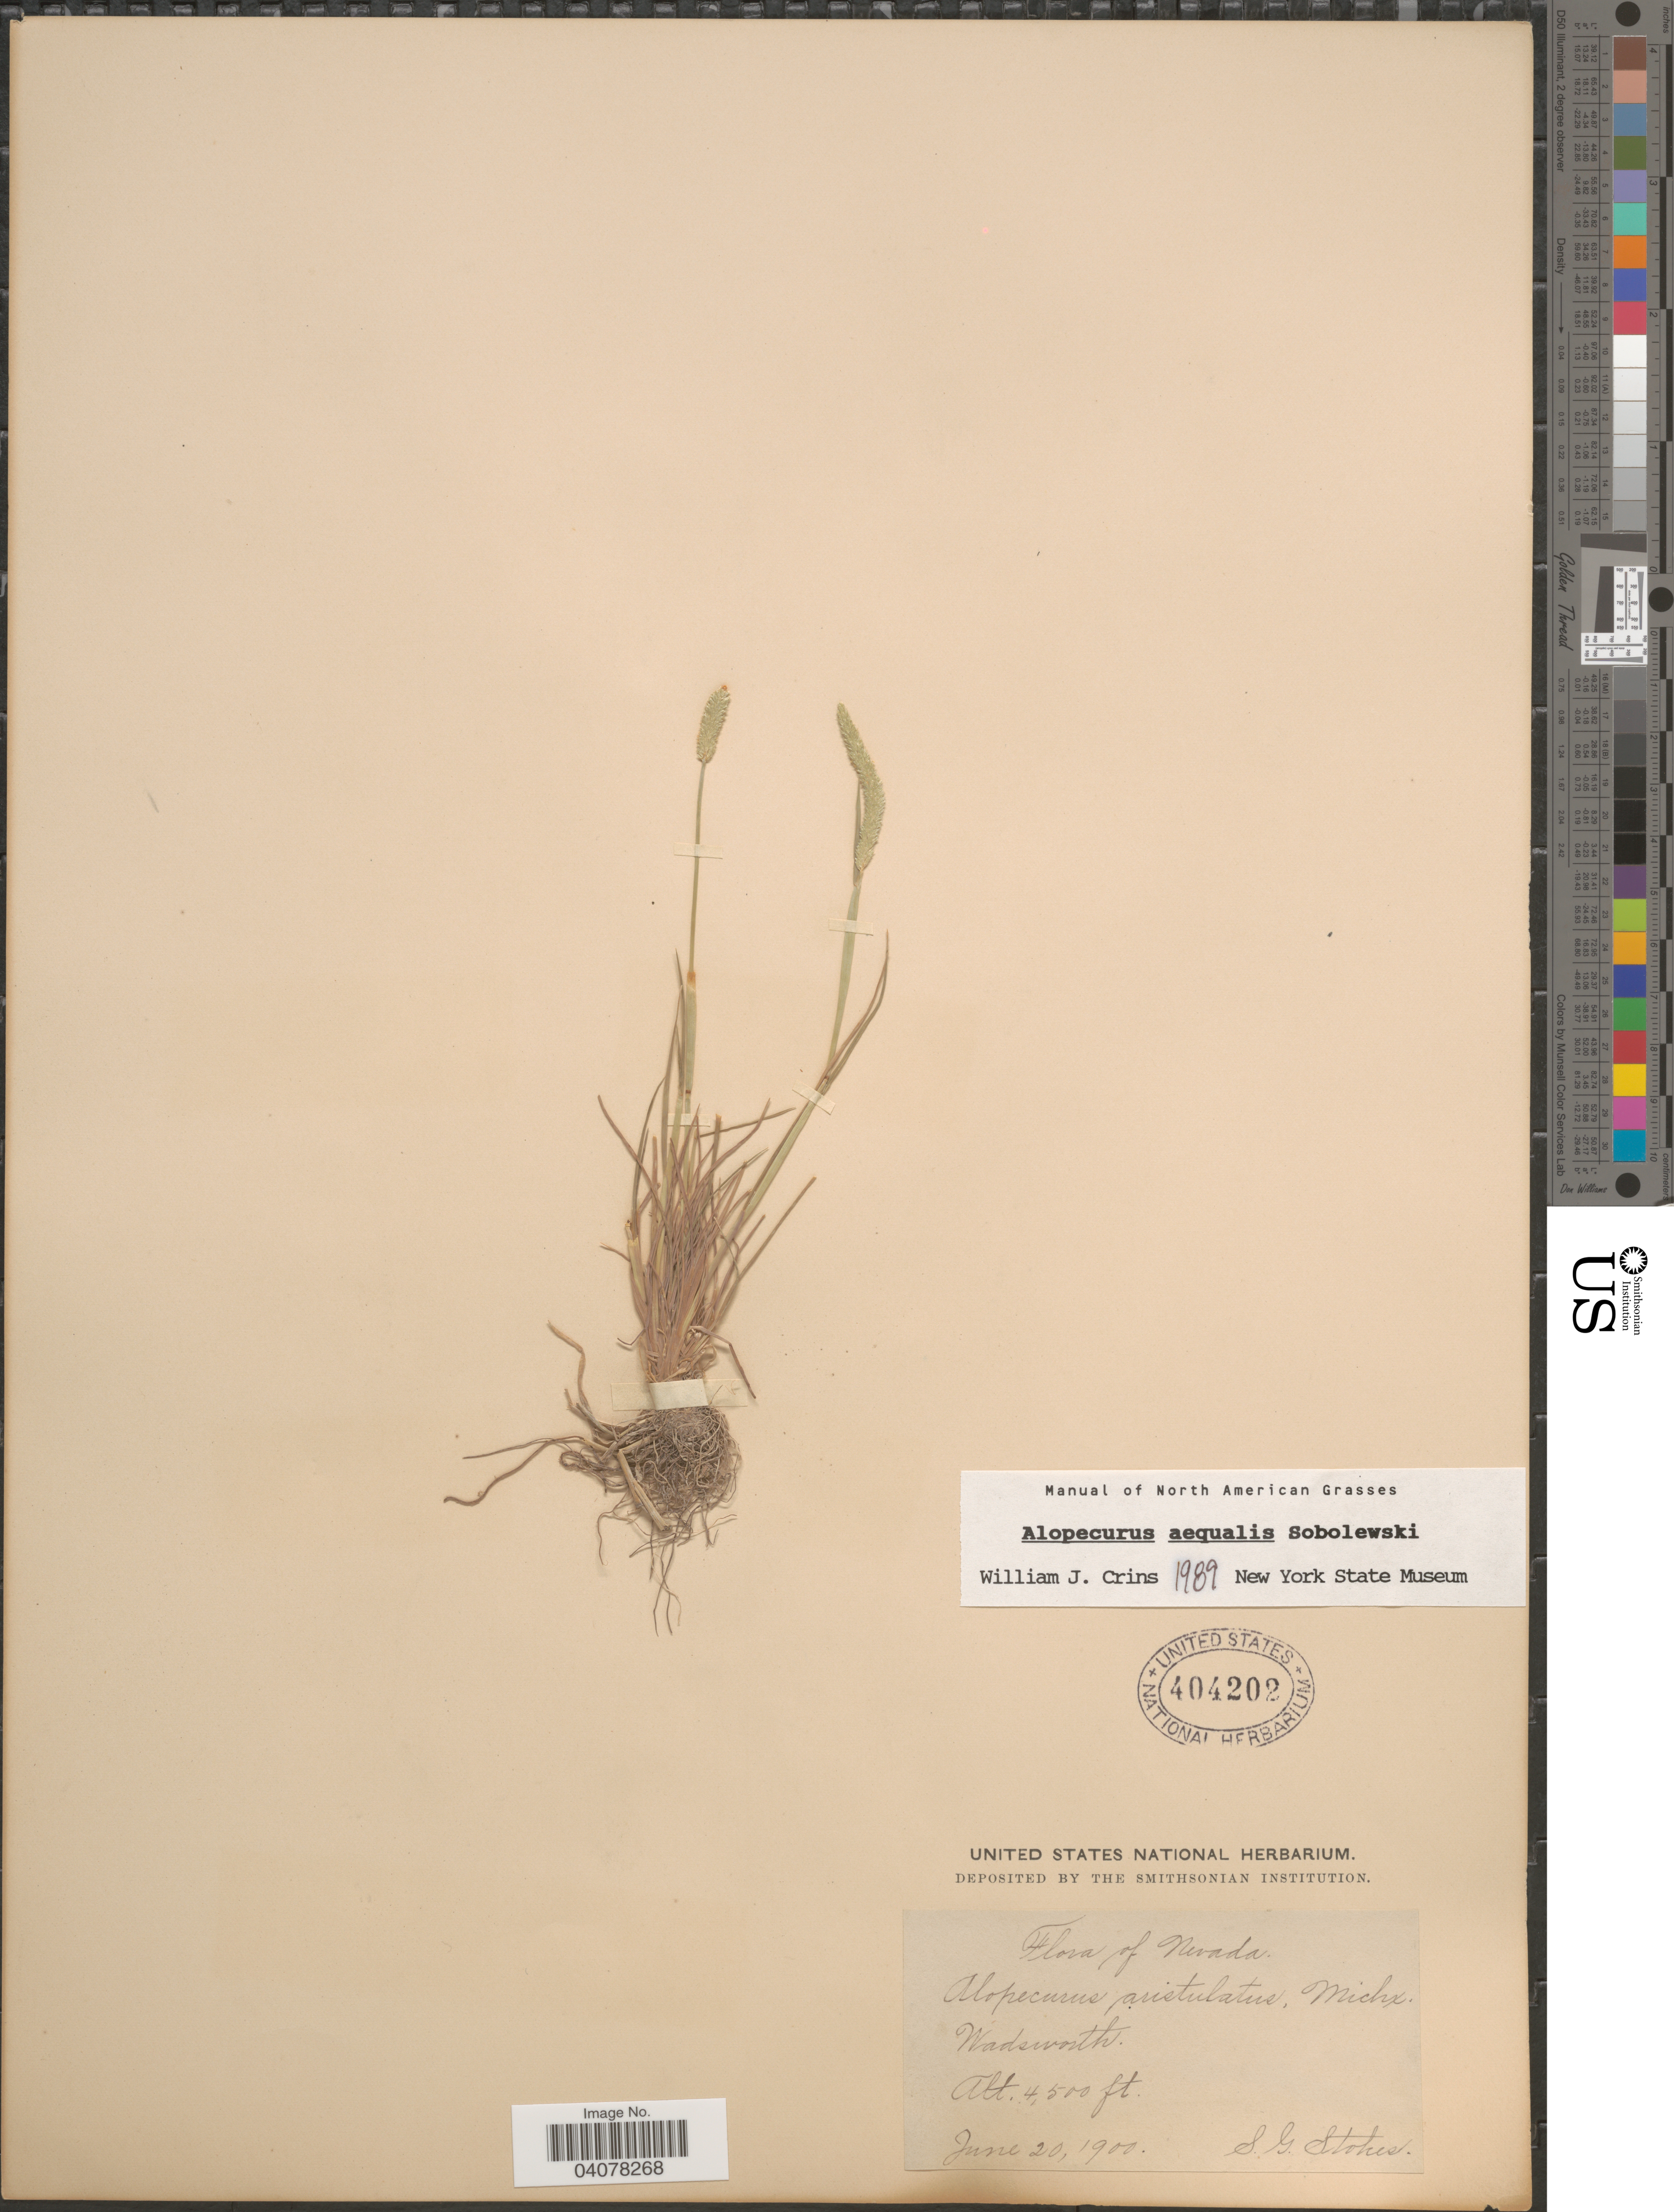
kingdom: Plantae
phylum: Tracheophyta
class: Liliopsida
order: Poales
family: Poaceae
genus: Alopecurus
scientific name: Alopecurus aequalis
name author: Sobol.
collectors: S. G. Stokes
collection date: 1900-06-20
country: United States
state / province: Nevada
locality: Wadsworth.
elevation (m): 1372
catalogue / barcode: US 404202